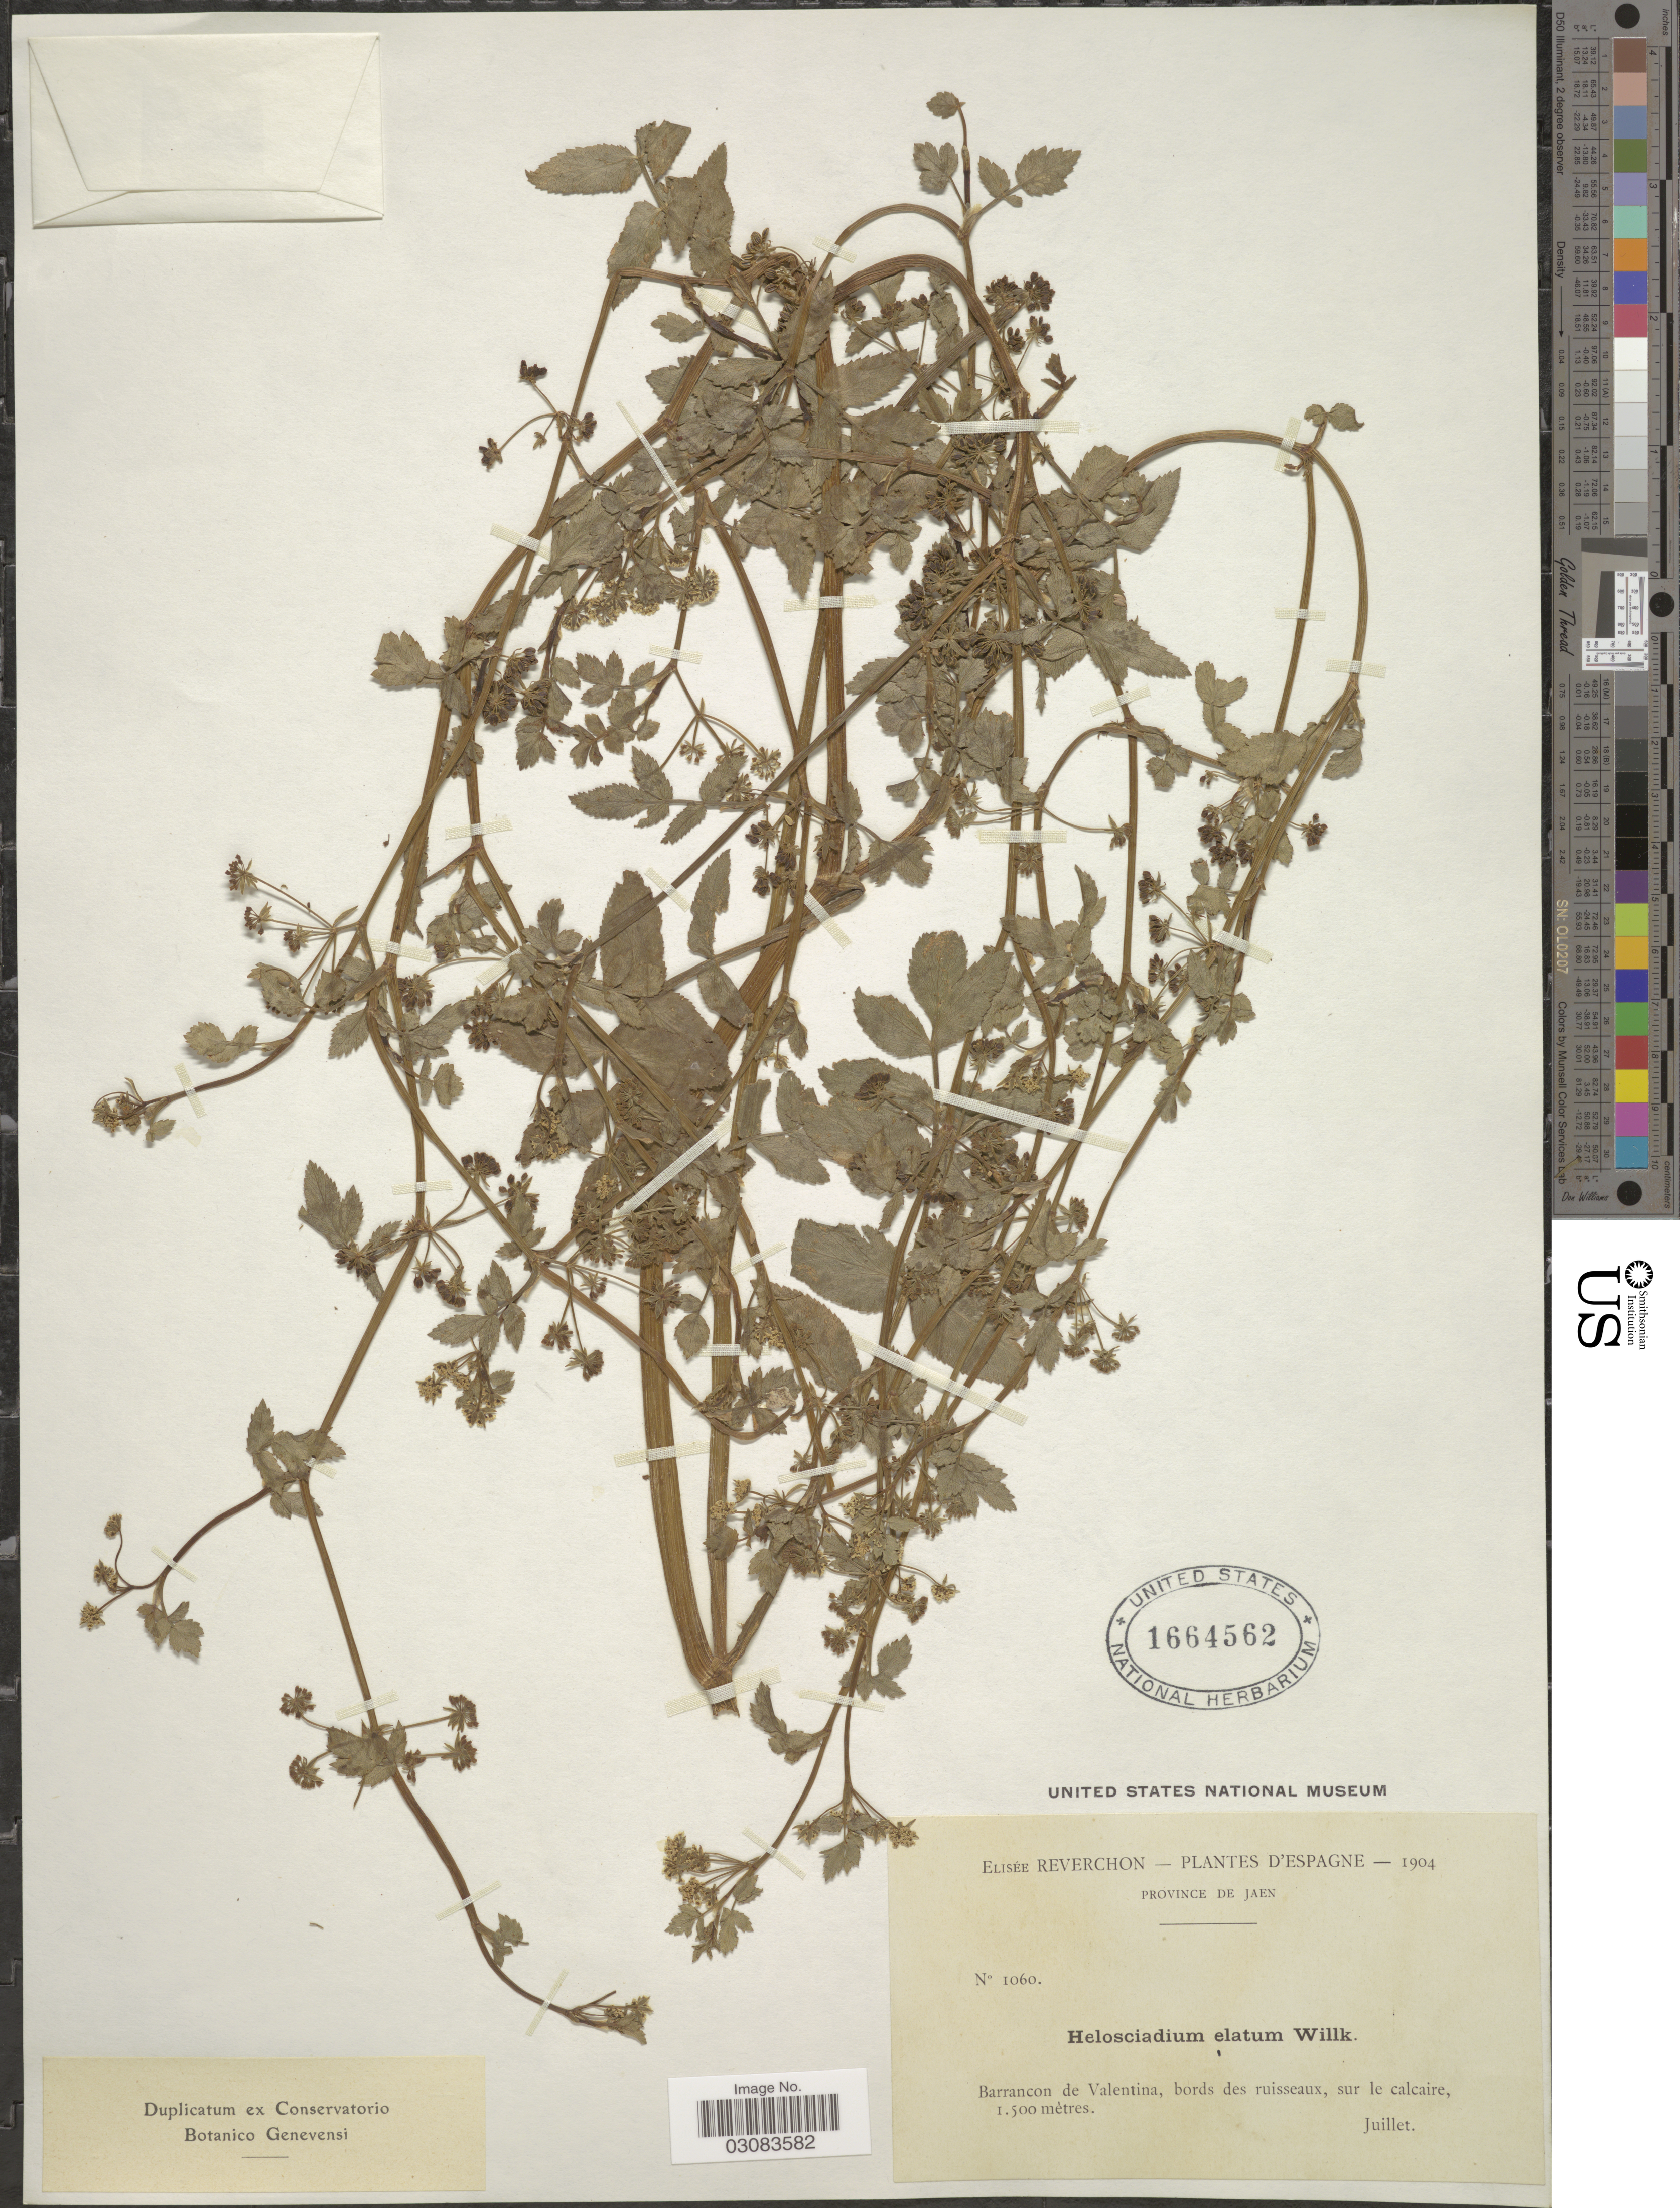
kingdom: Plantae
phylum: Tracheophyta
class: Magnoliopsida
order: Apiales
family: Apiaceae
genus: Helosciadium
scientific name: Helosciadium elatum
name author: Willk.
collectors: E. Reverchon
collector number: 1060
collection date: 1904-07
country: Spain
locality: Province de Jaen. Barrancon de Valentina, bords des ruisseaux, sur le calcaire.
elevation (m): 1500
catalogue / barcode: US 1664562